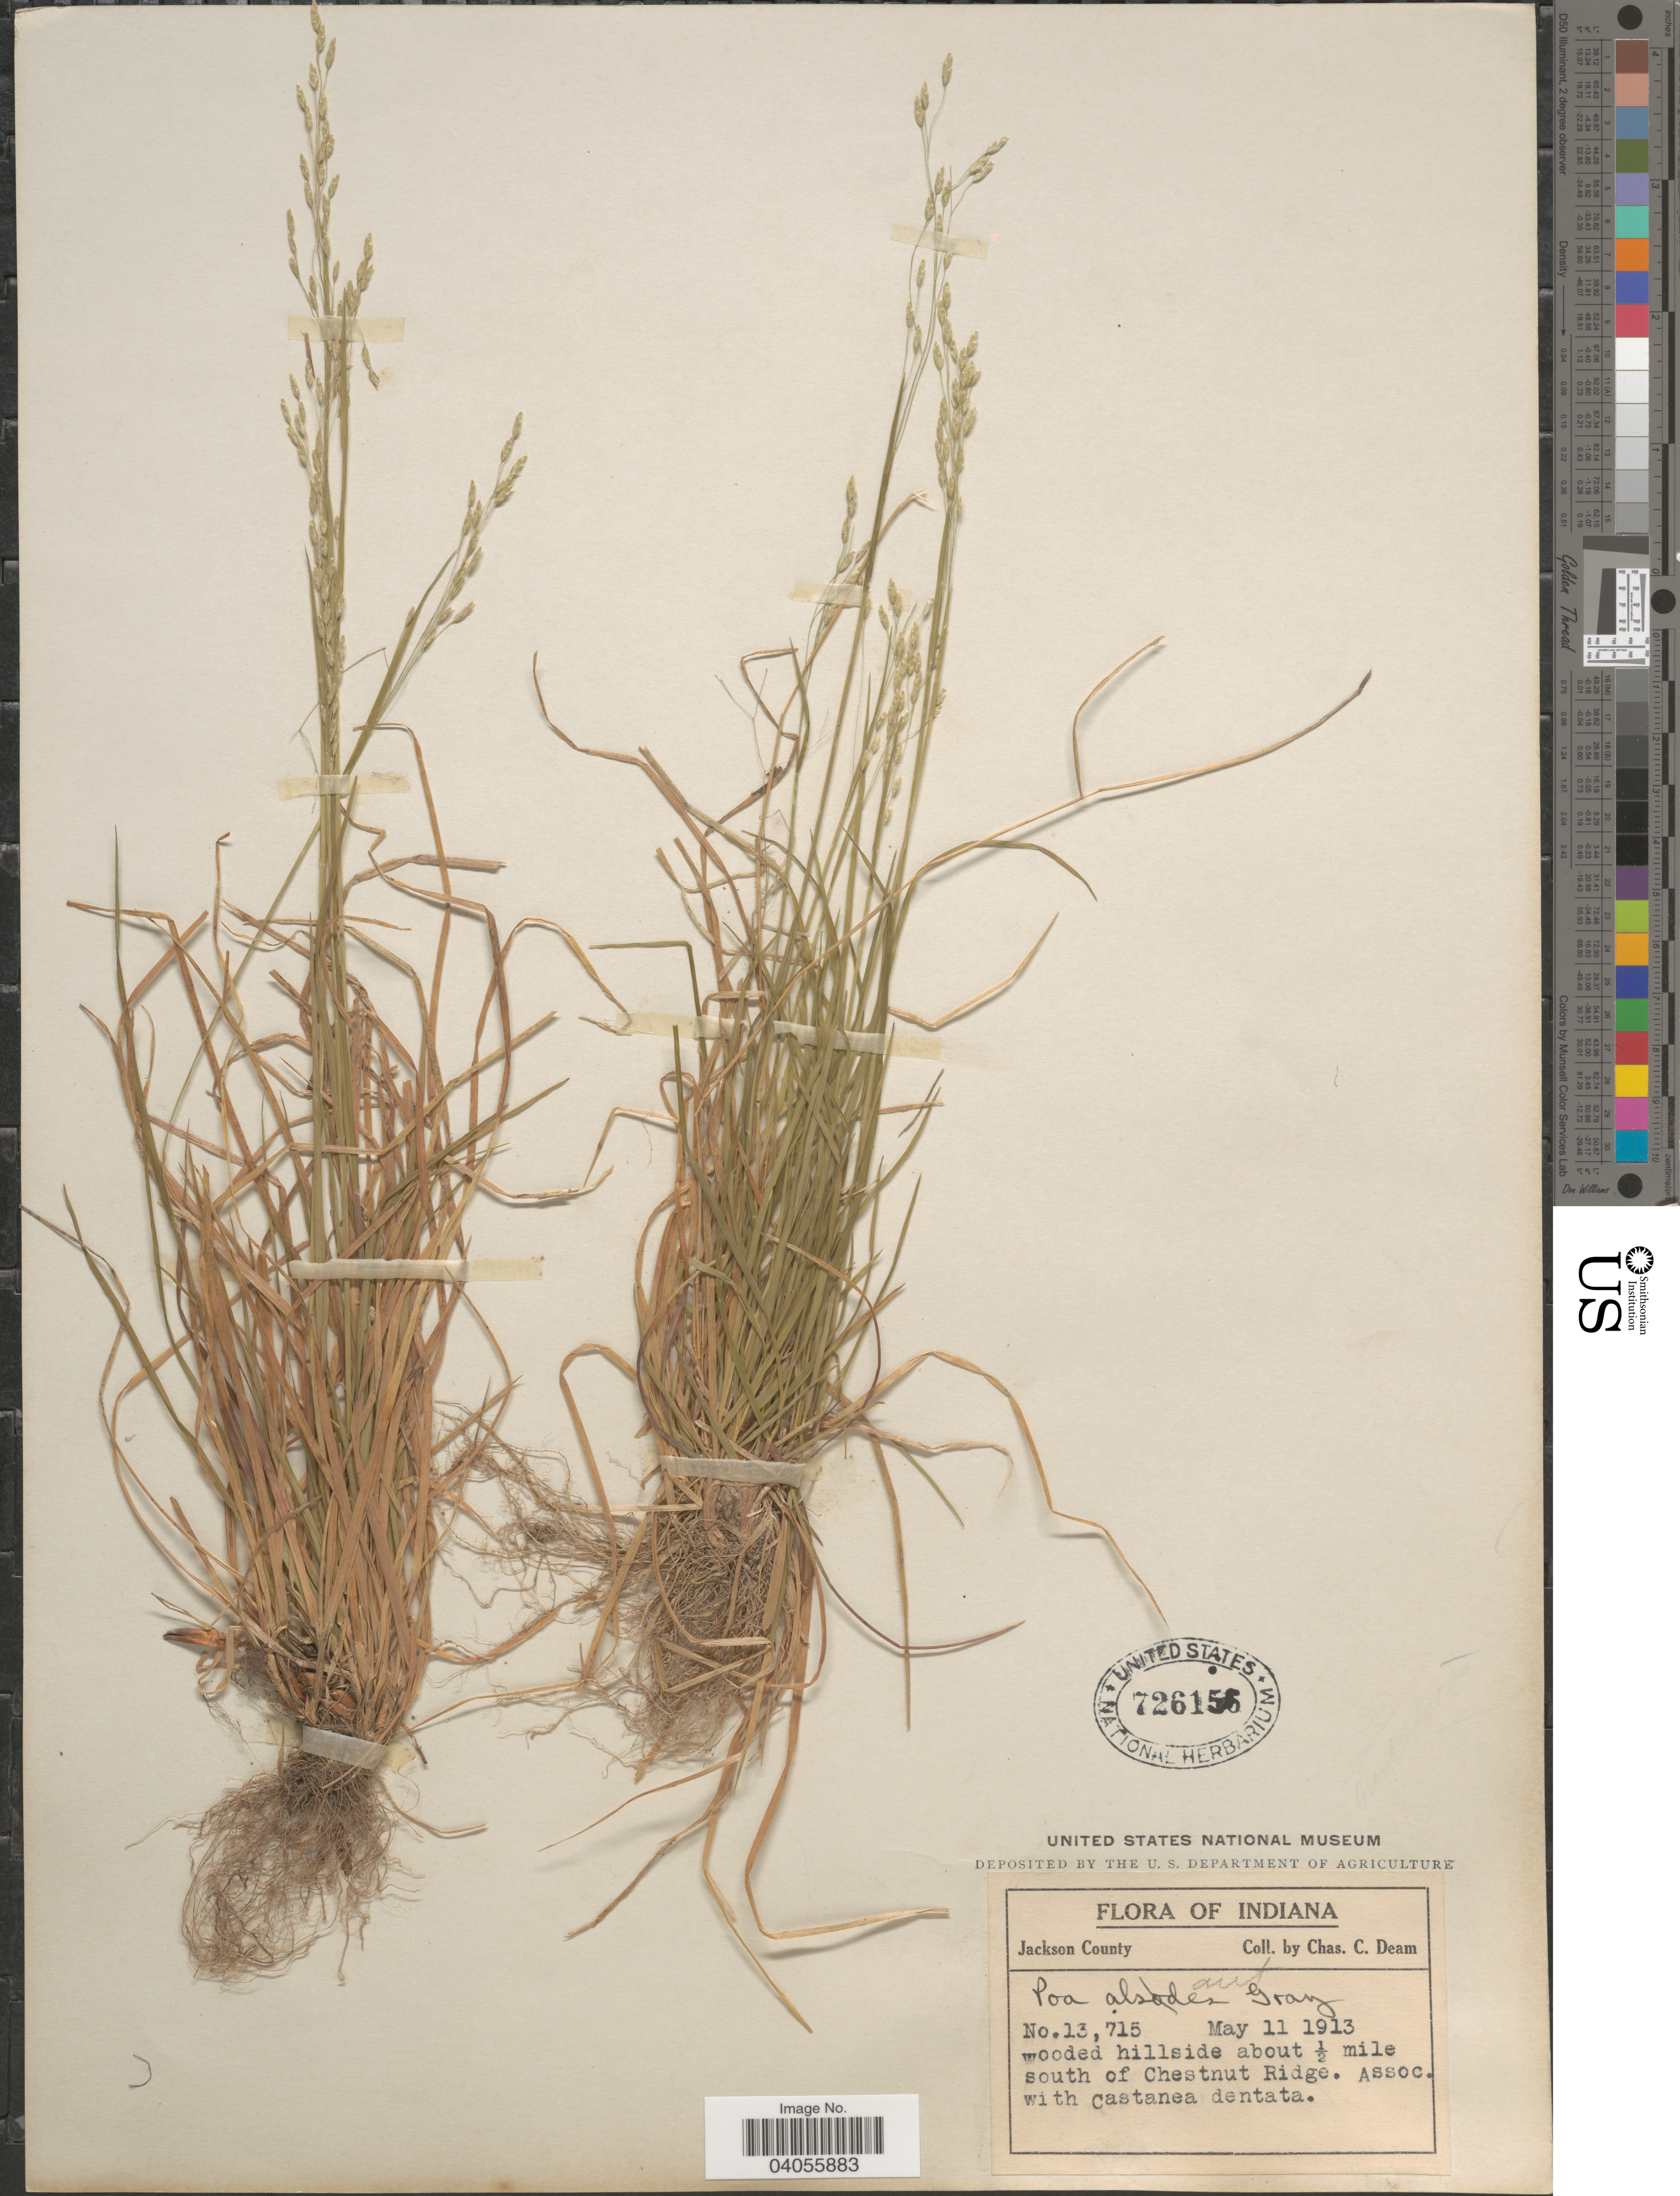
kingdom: Plantae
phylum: Tracheophyta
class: Liliopsida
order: Poales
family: Poaceae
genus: Poa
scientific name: Poa autumnalis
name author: Muhl. ex Elliott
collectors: C. C. Deam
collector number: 13715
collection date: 1913-05-11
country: United States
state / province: Indiana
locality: Jackson County. Wooded hillside about ½ mile south of Chestnut Ridge.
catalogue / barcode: US 726156